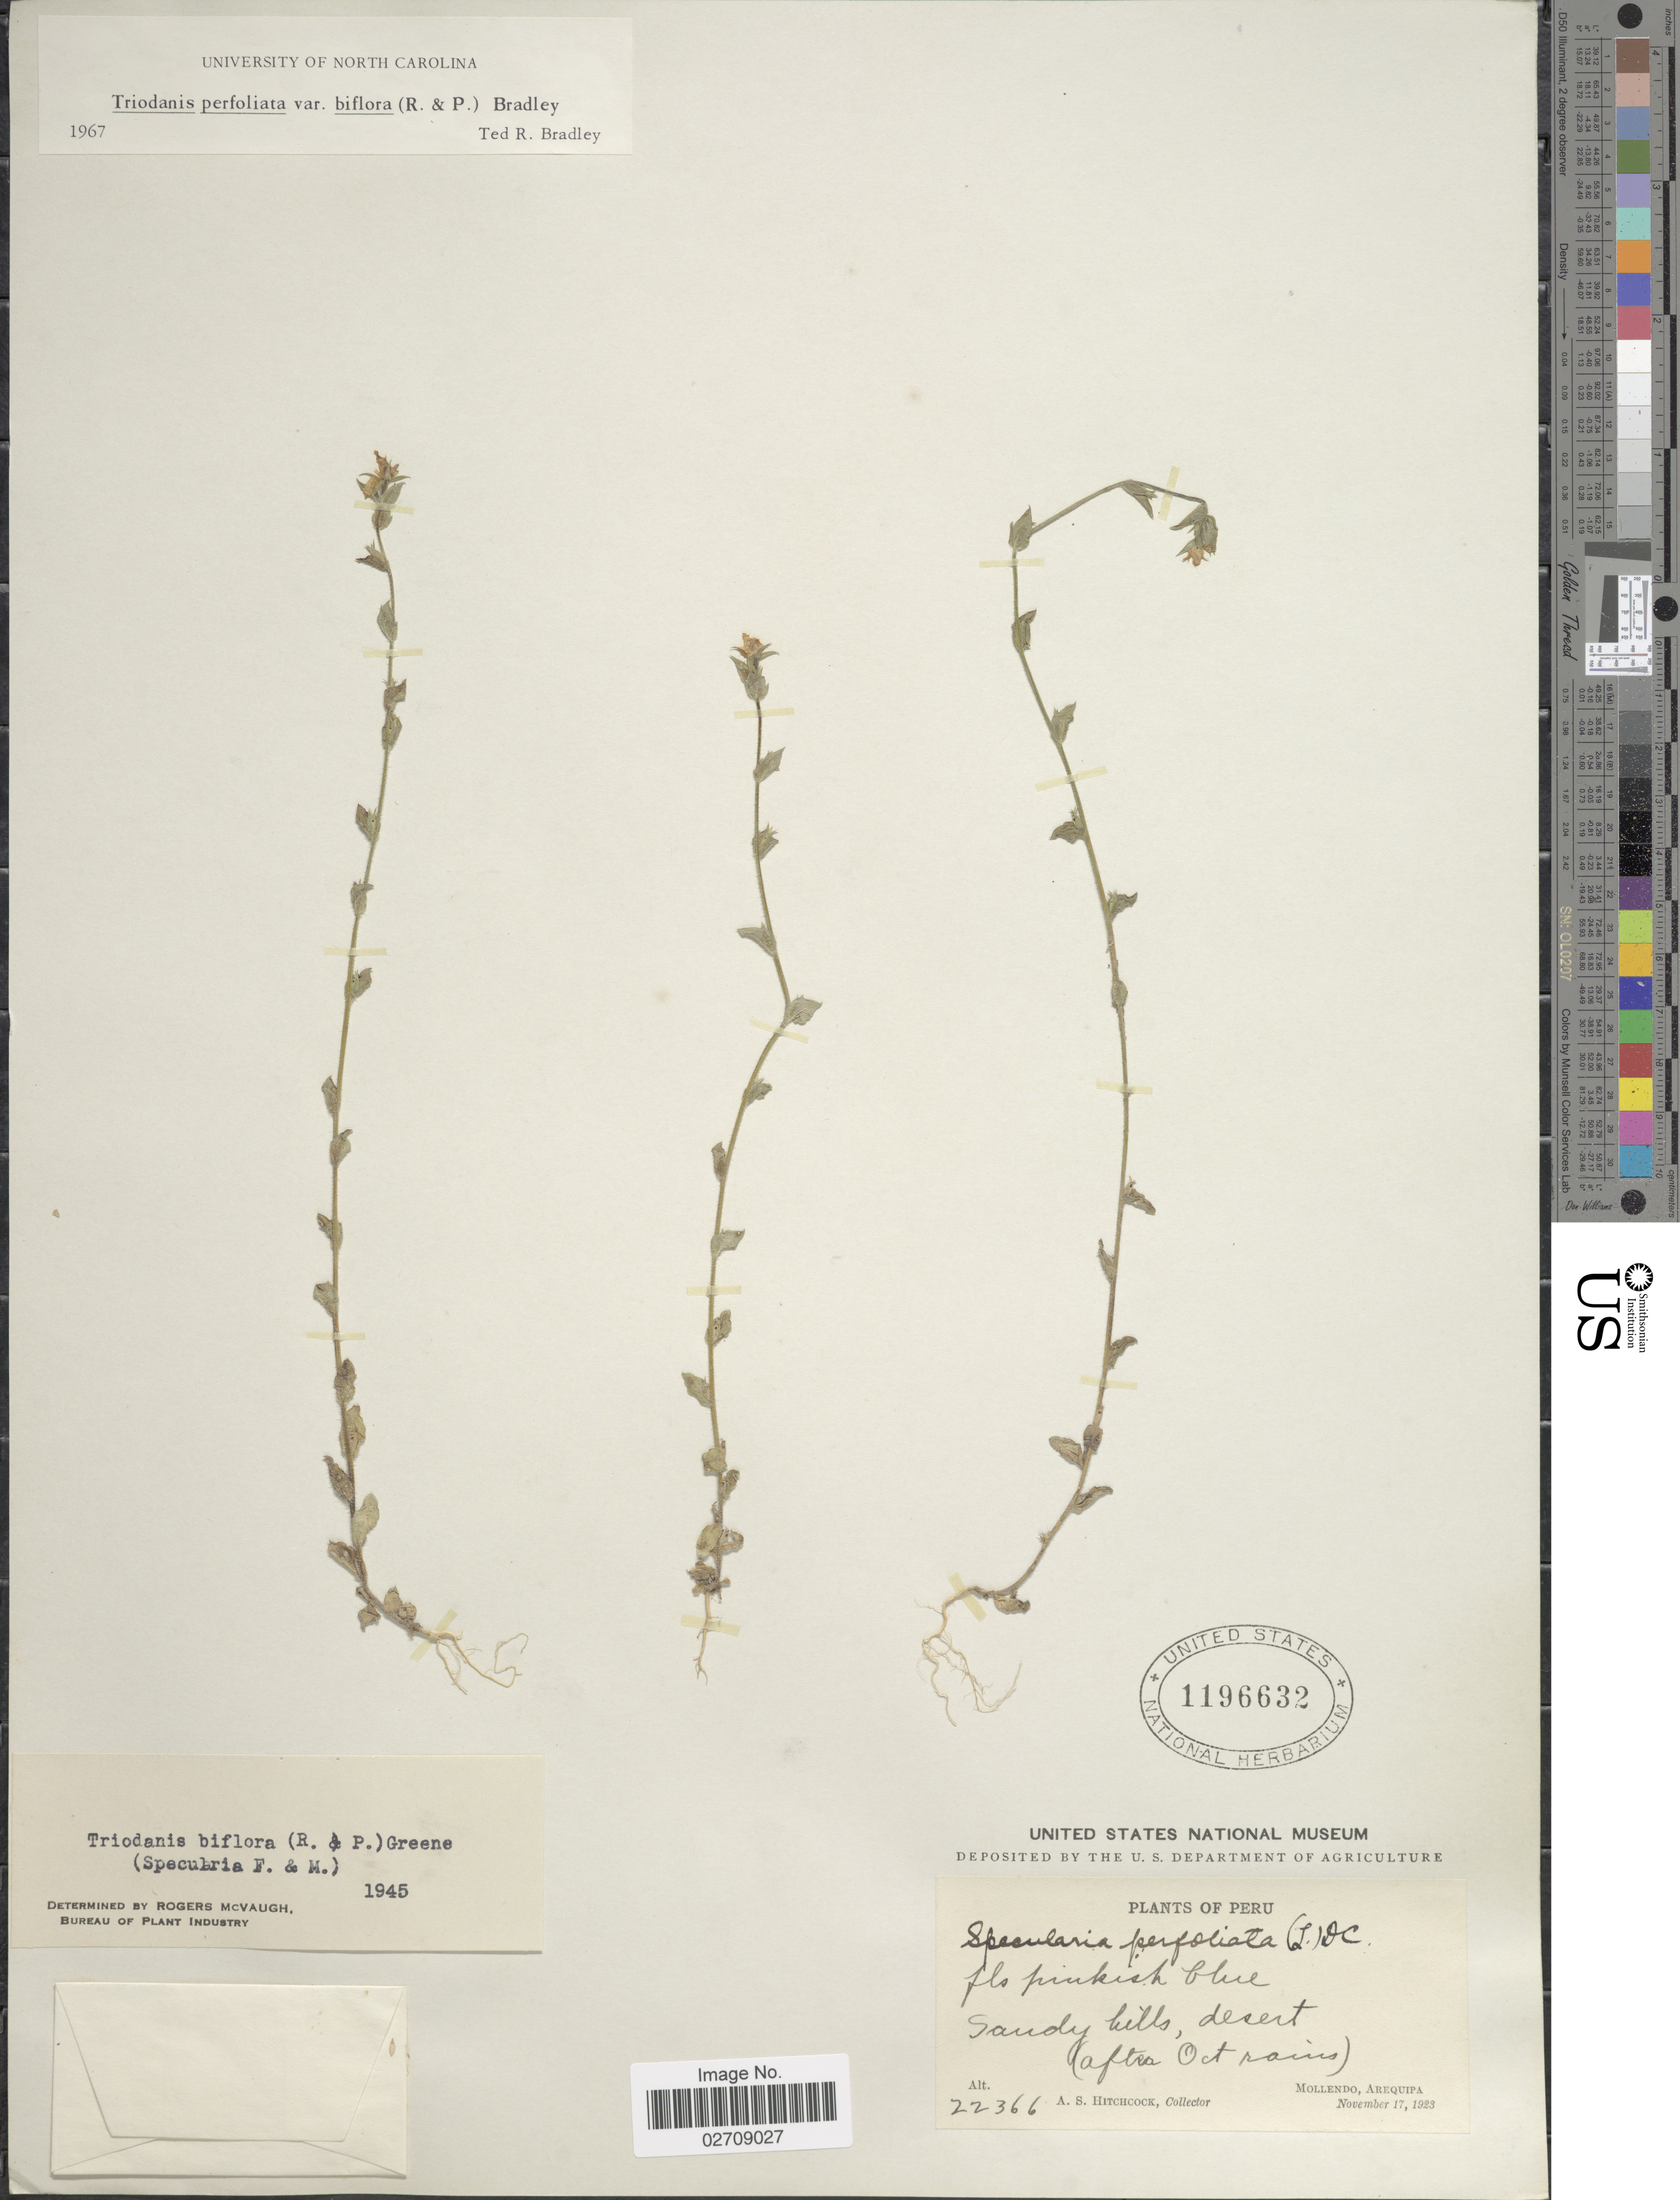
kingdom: Plantae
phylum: Tracheophyta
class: Magnoliopsida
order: Asterales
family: Campanulaceae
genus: Triodanis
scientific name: Triodanis perfoliata var. biflora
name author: (Ruiz & Pav.) Bradley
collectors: A. S. Hitchcock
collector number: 22366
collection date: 1923-11-17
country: Peru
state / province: Arequipa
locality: Mollendo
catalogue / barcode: US 11996632